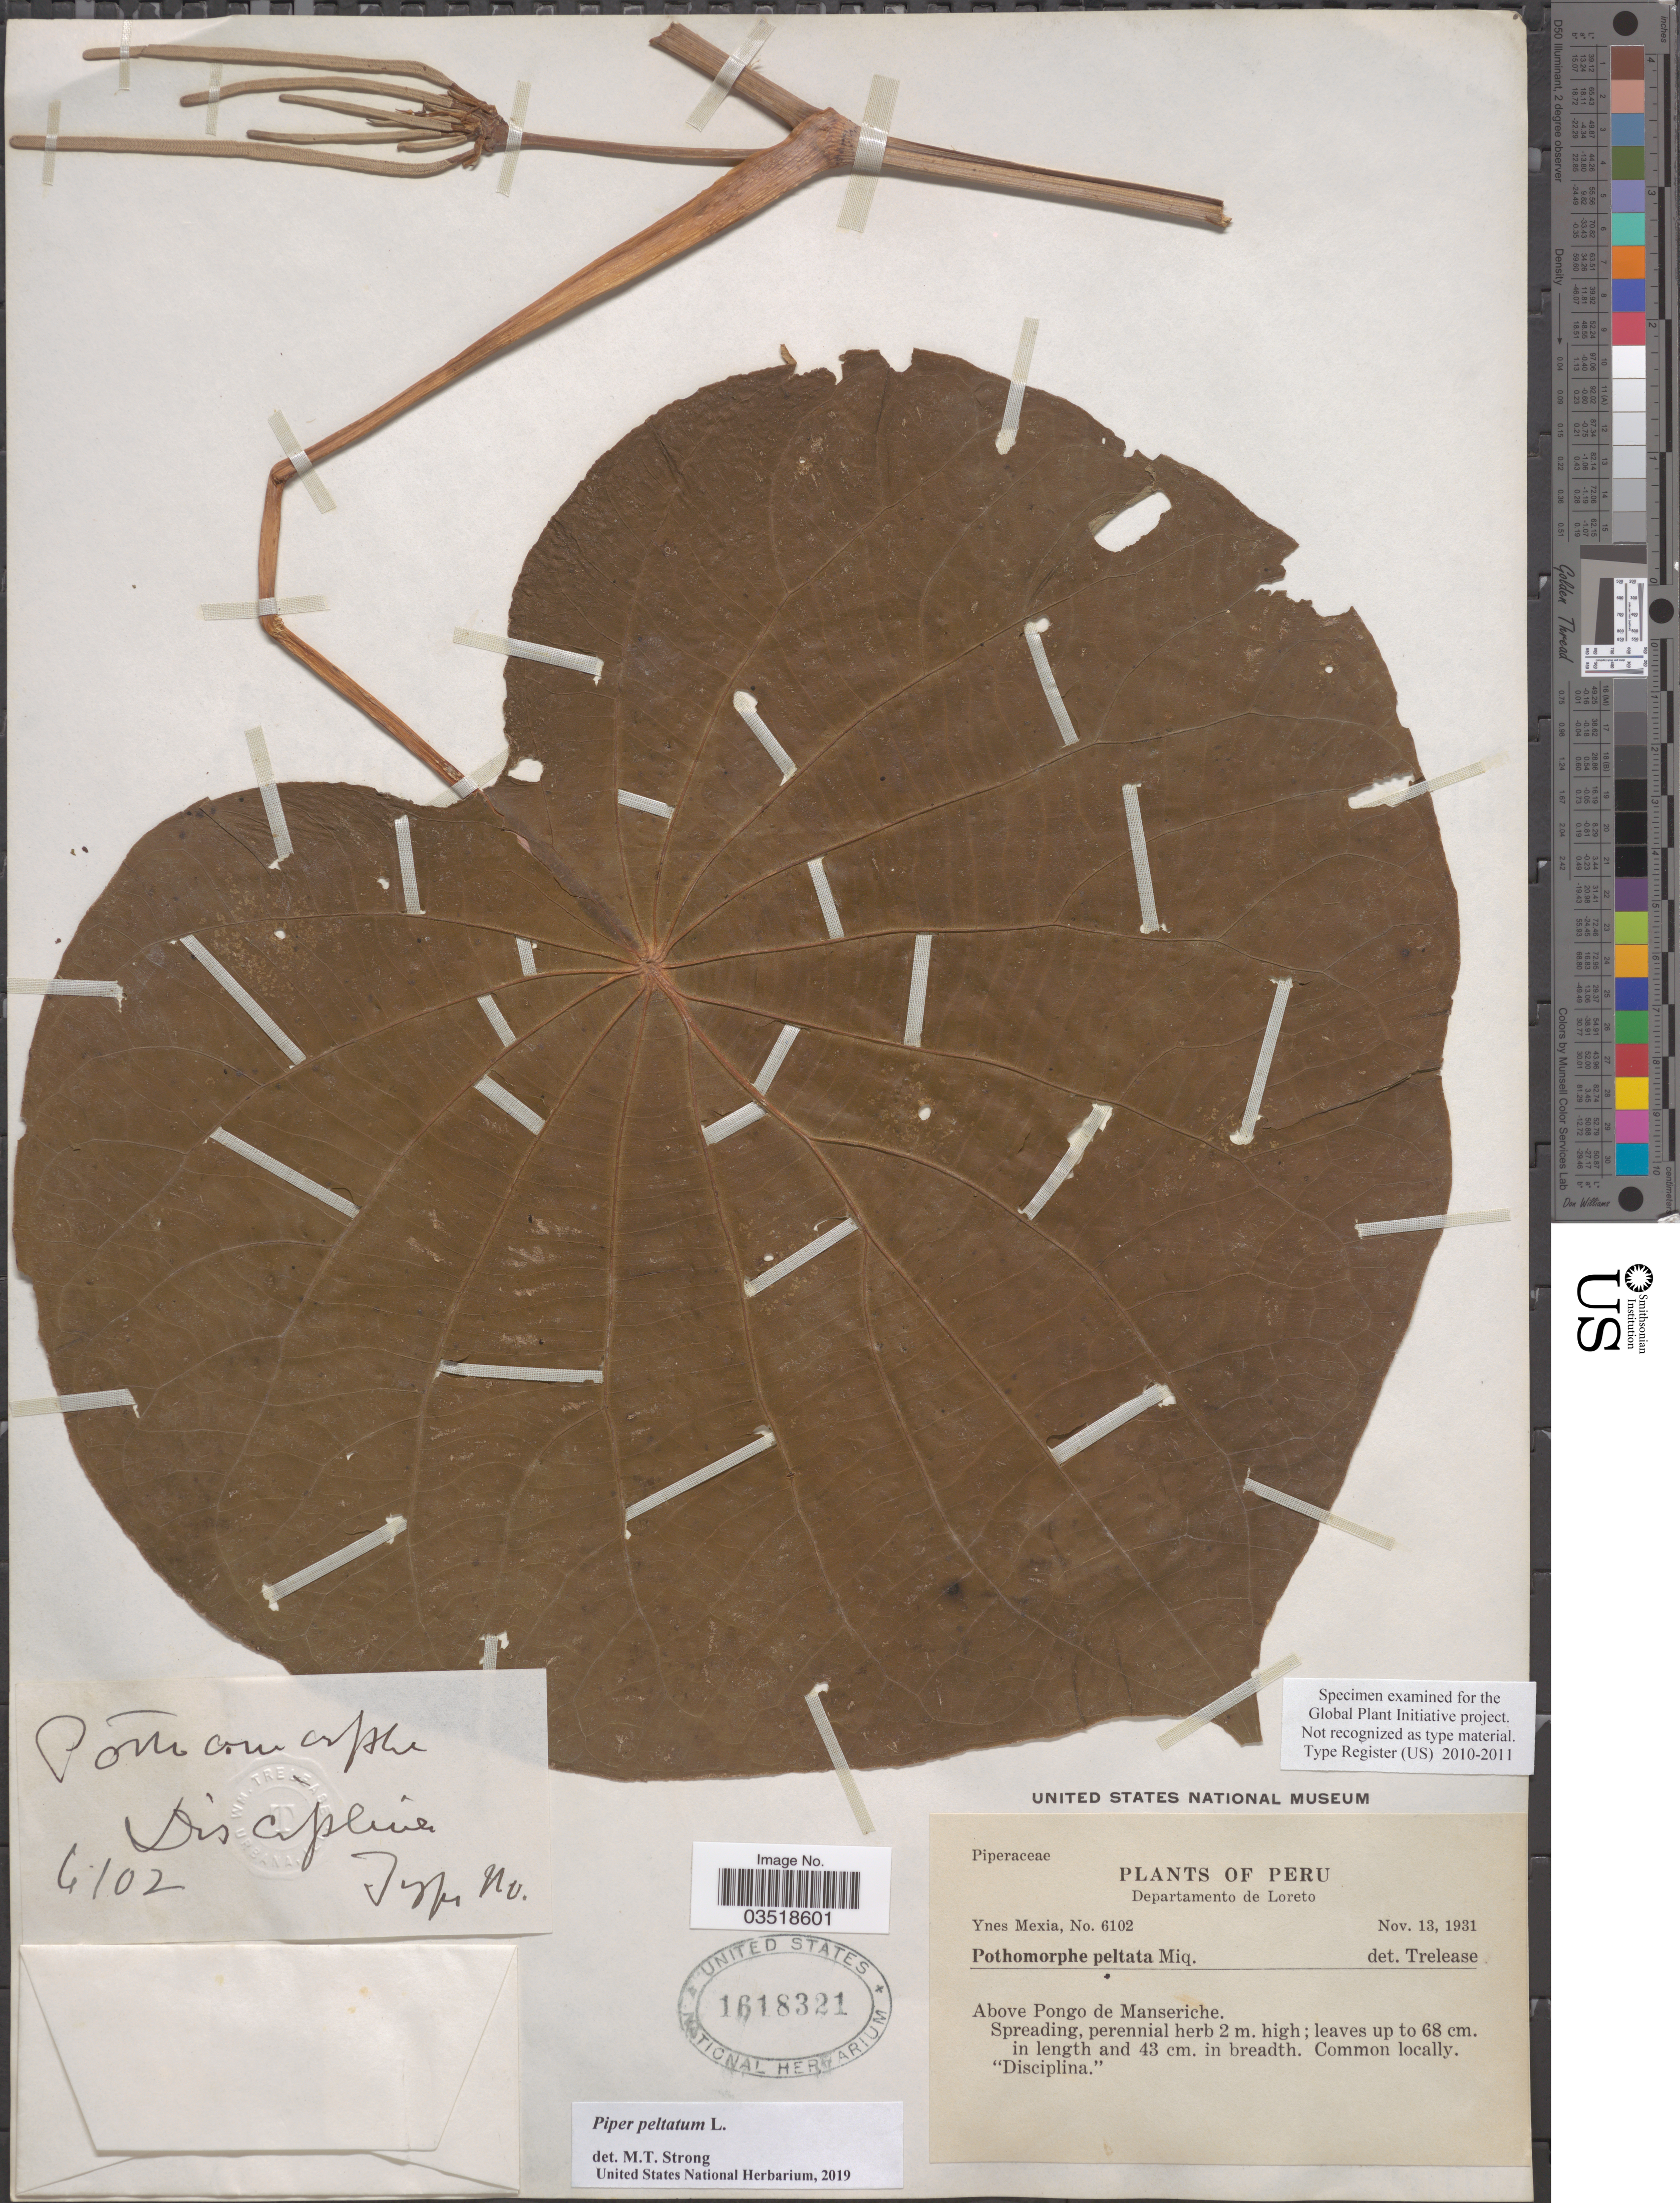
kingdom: Plantae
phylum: Tracheophyta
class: Magnoliopsida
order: Piperales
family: Piperaceae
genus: Piper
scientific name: Piper peltatum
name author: L.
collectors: Y. Mexia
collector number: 6102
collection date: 1931-11-13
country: Peru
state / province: Loreto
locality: Departamento de Loreto. Above Pongo de Manseriche.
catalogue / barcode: US 1618321